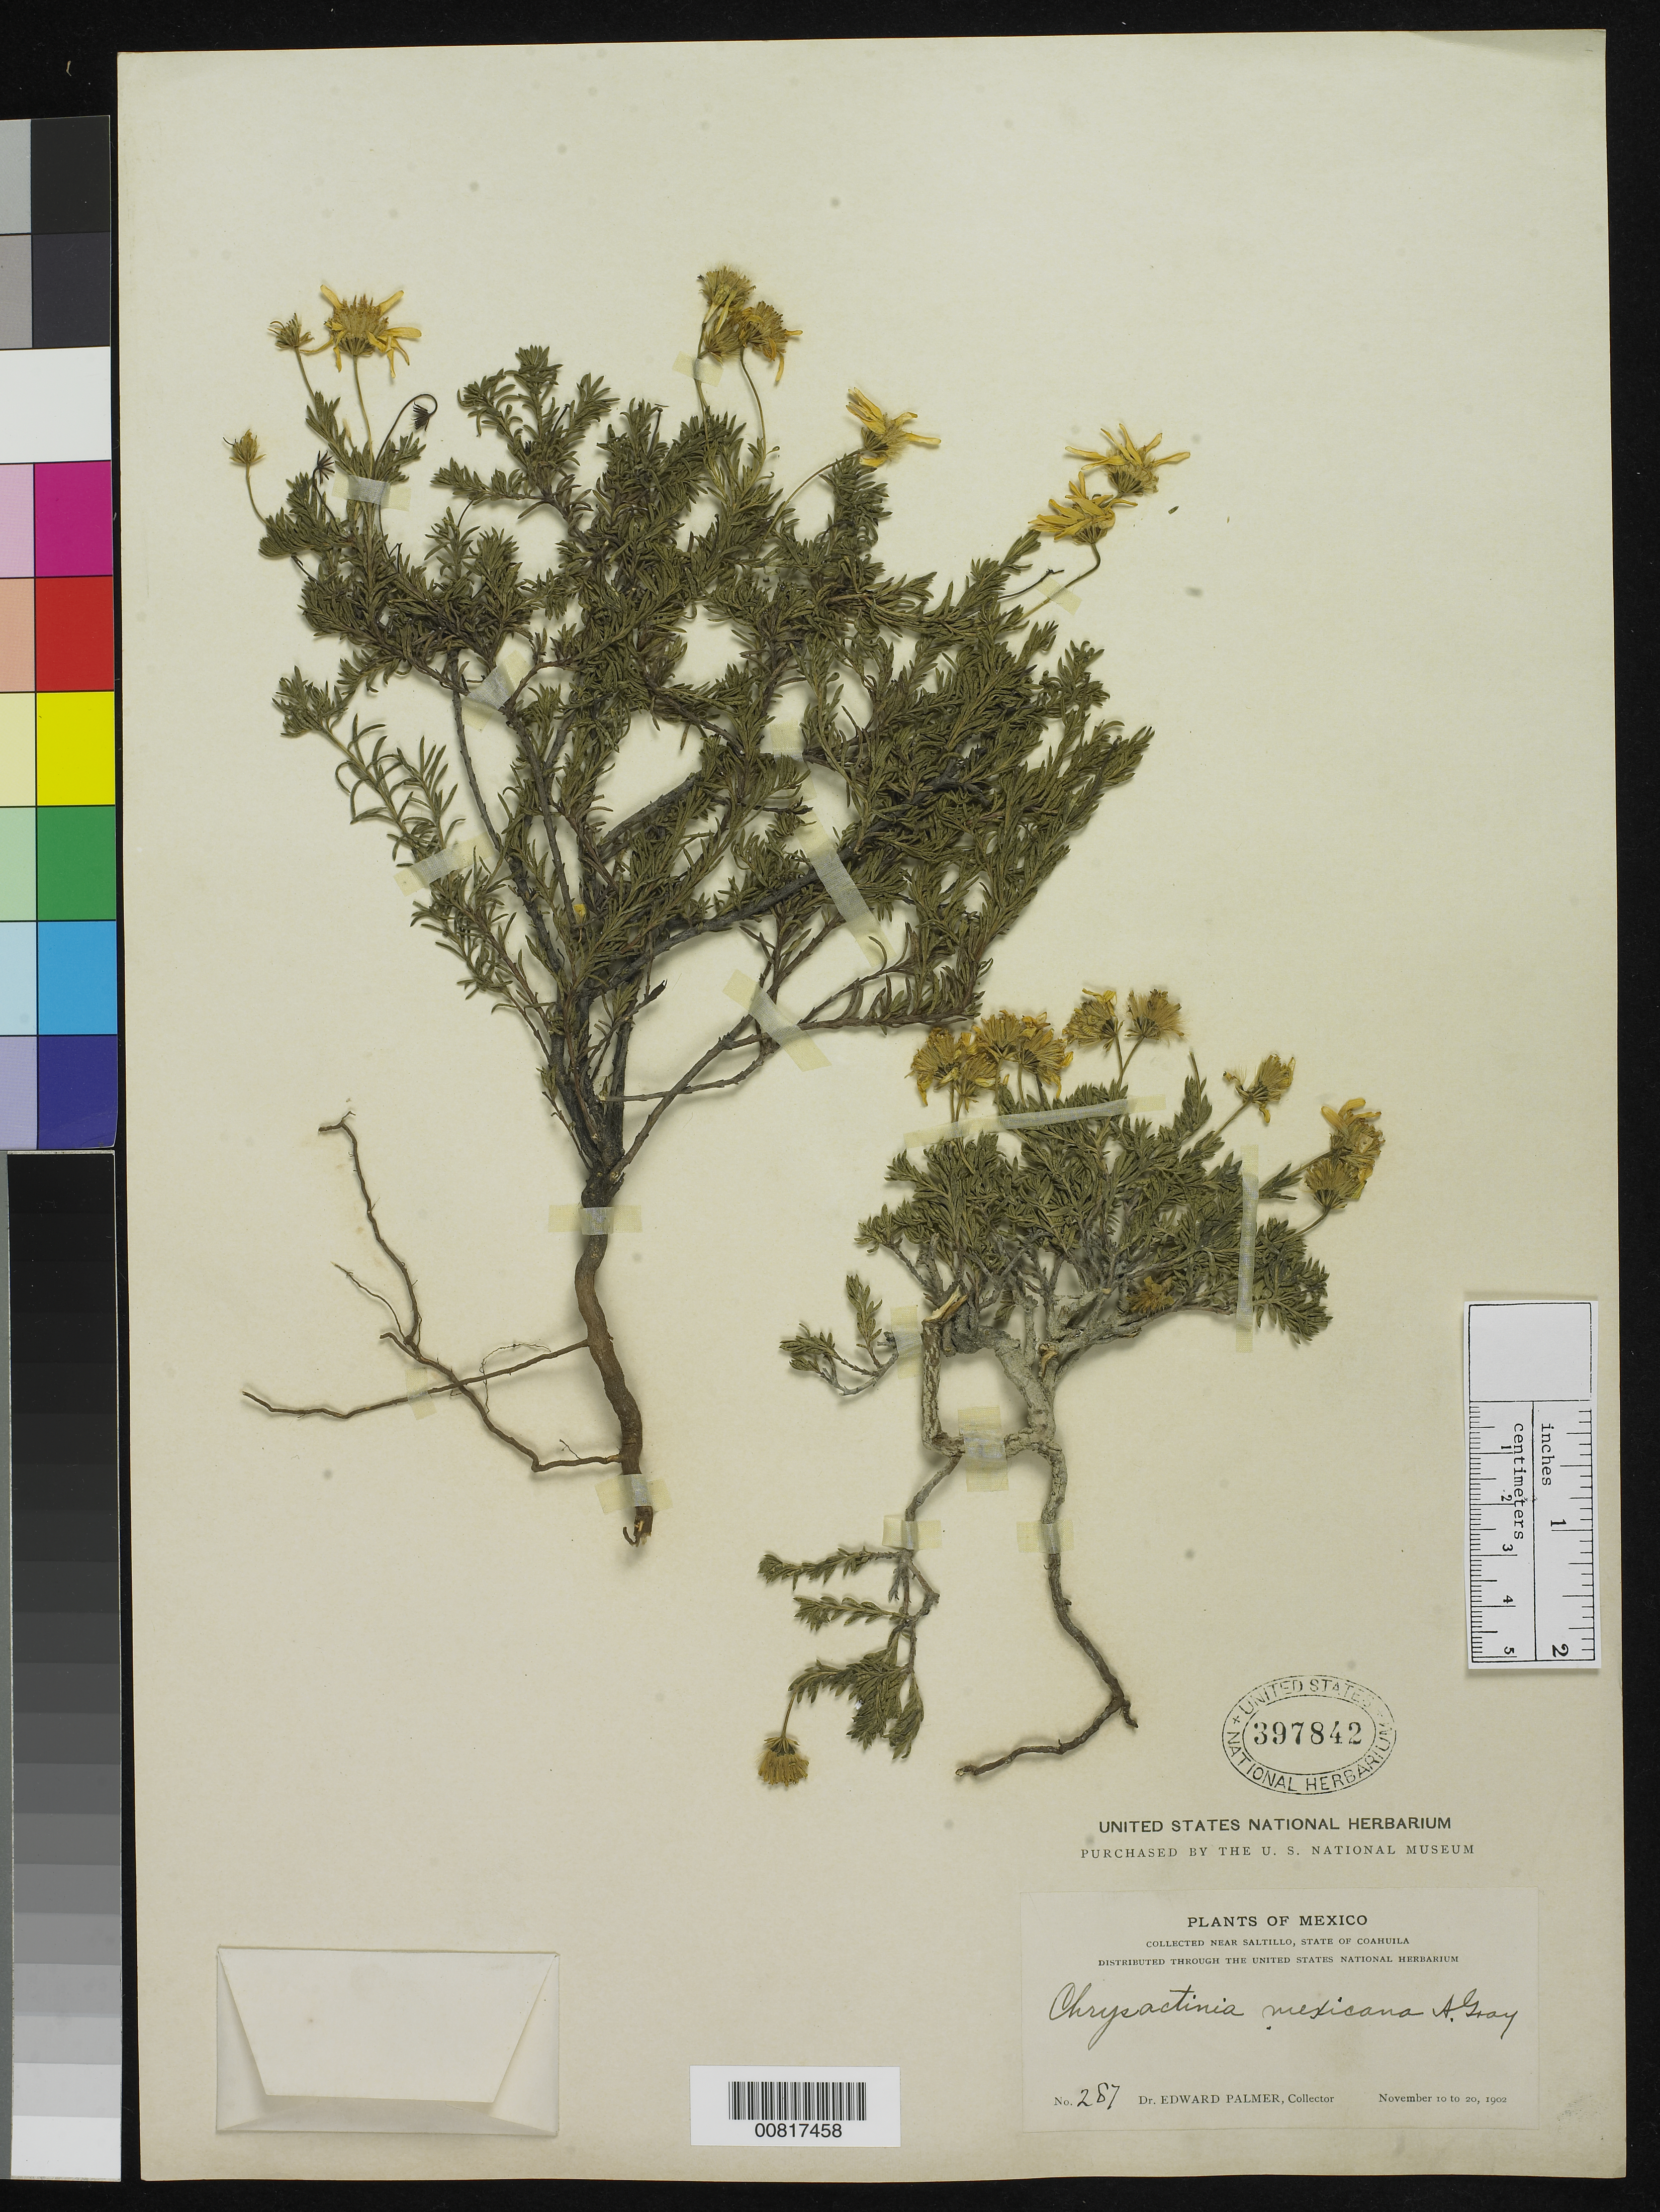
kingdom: Plantae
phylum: Tracheophyta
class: Magnoliopsida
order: Asterales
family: Asteraceae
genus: Chrysactinia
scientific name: Chrysactinia mexicana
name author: A. Gray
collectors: E. Palmer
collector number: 287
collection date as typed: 10 Nov 1902 to 20 Nov 1902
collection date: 1902-11-10/1902-11-20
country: Mexico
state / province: Coahuila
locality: Near Saltillo, Coahuila.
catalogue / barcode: US 397842